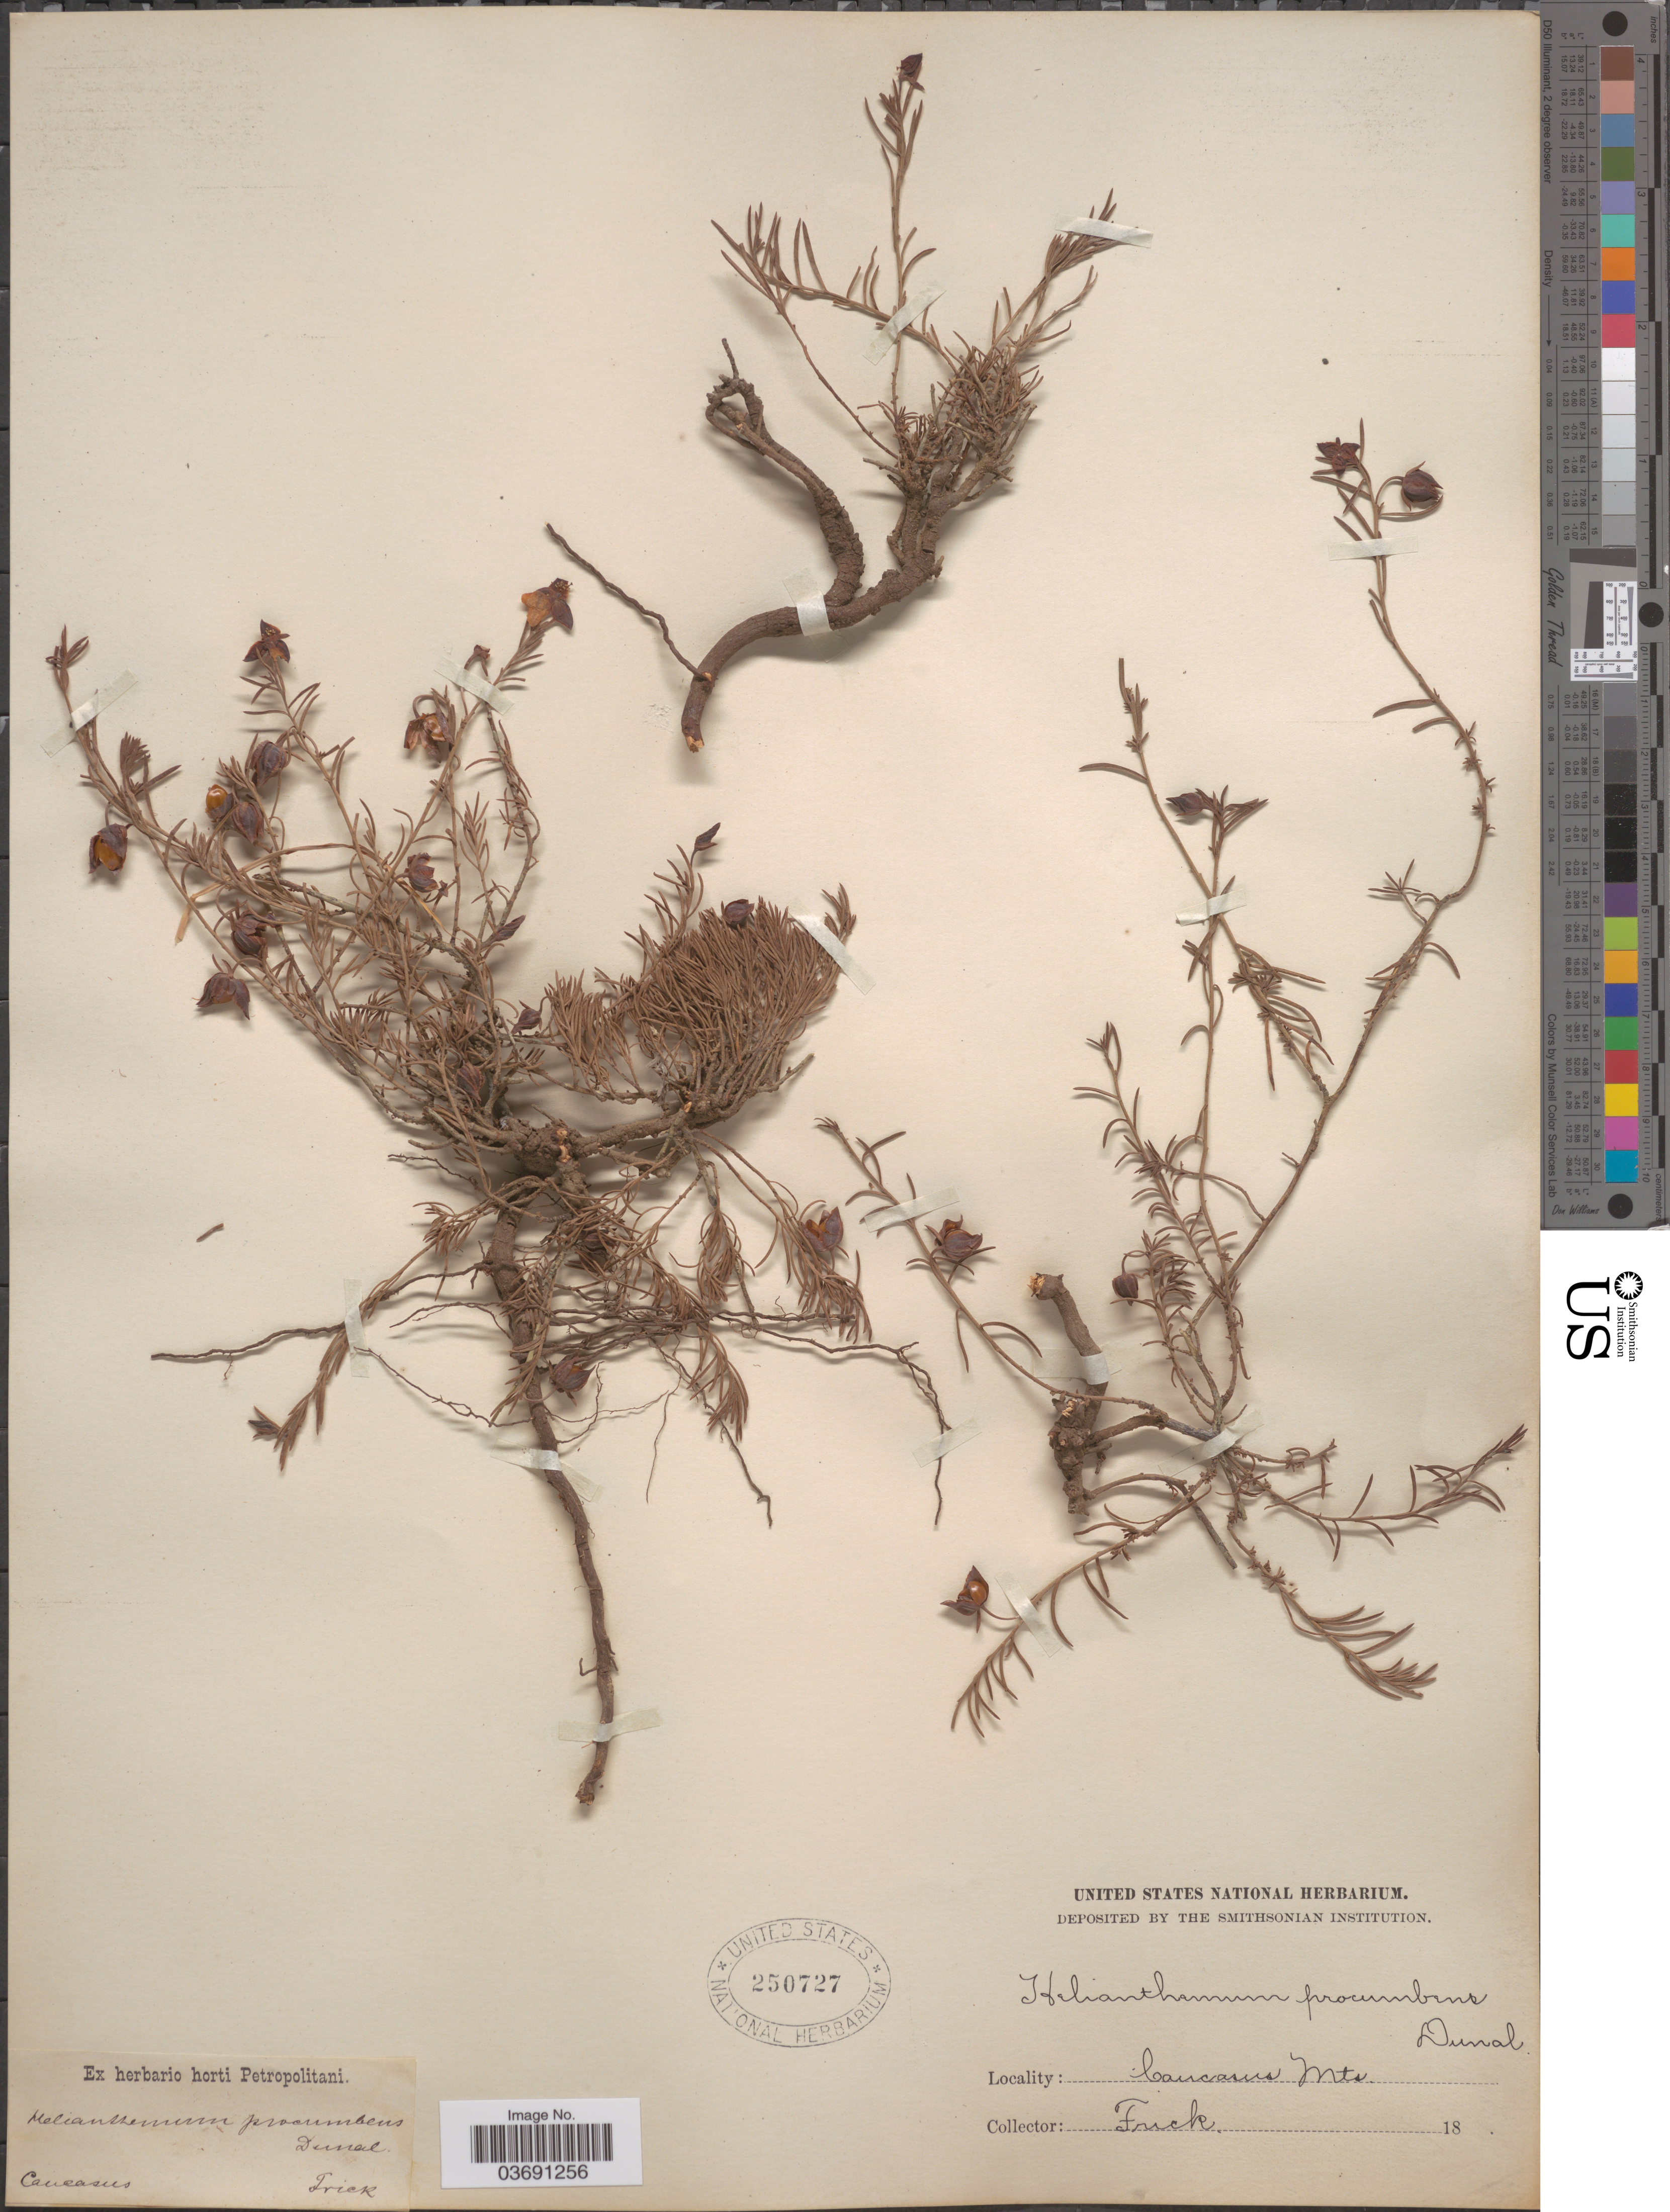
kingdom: Plantae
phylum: Tracheophyta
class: Magnoliopsida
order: Malvales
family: Cistaceae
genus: Fumana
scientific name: Fumana procumbens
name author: (Dunal) Gren. & Godr.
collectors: Frick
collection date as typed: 18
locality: Caucasus. Caucasus Mts.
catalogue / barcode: US 250727